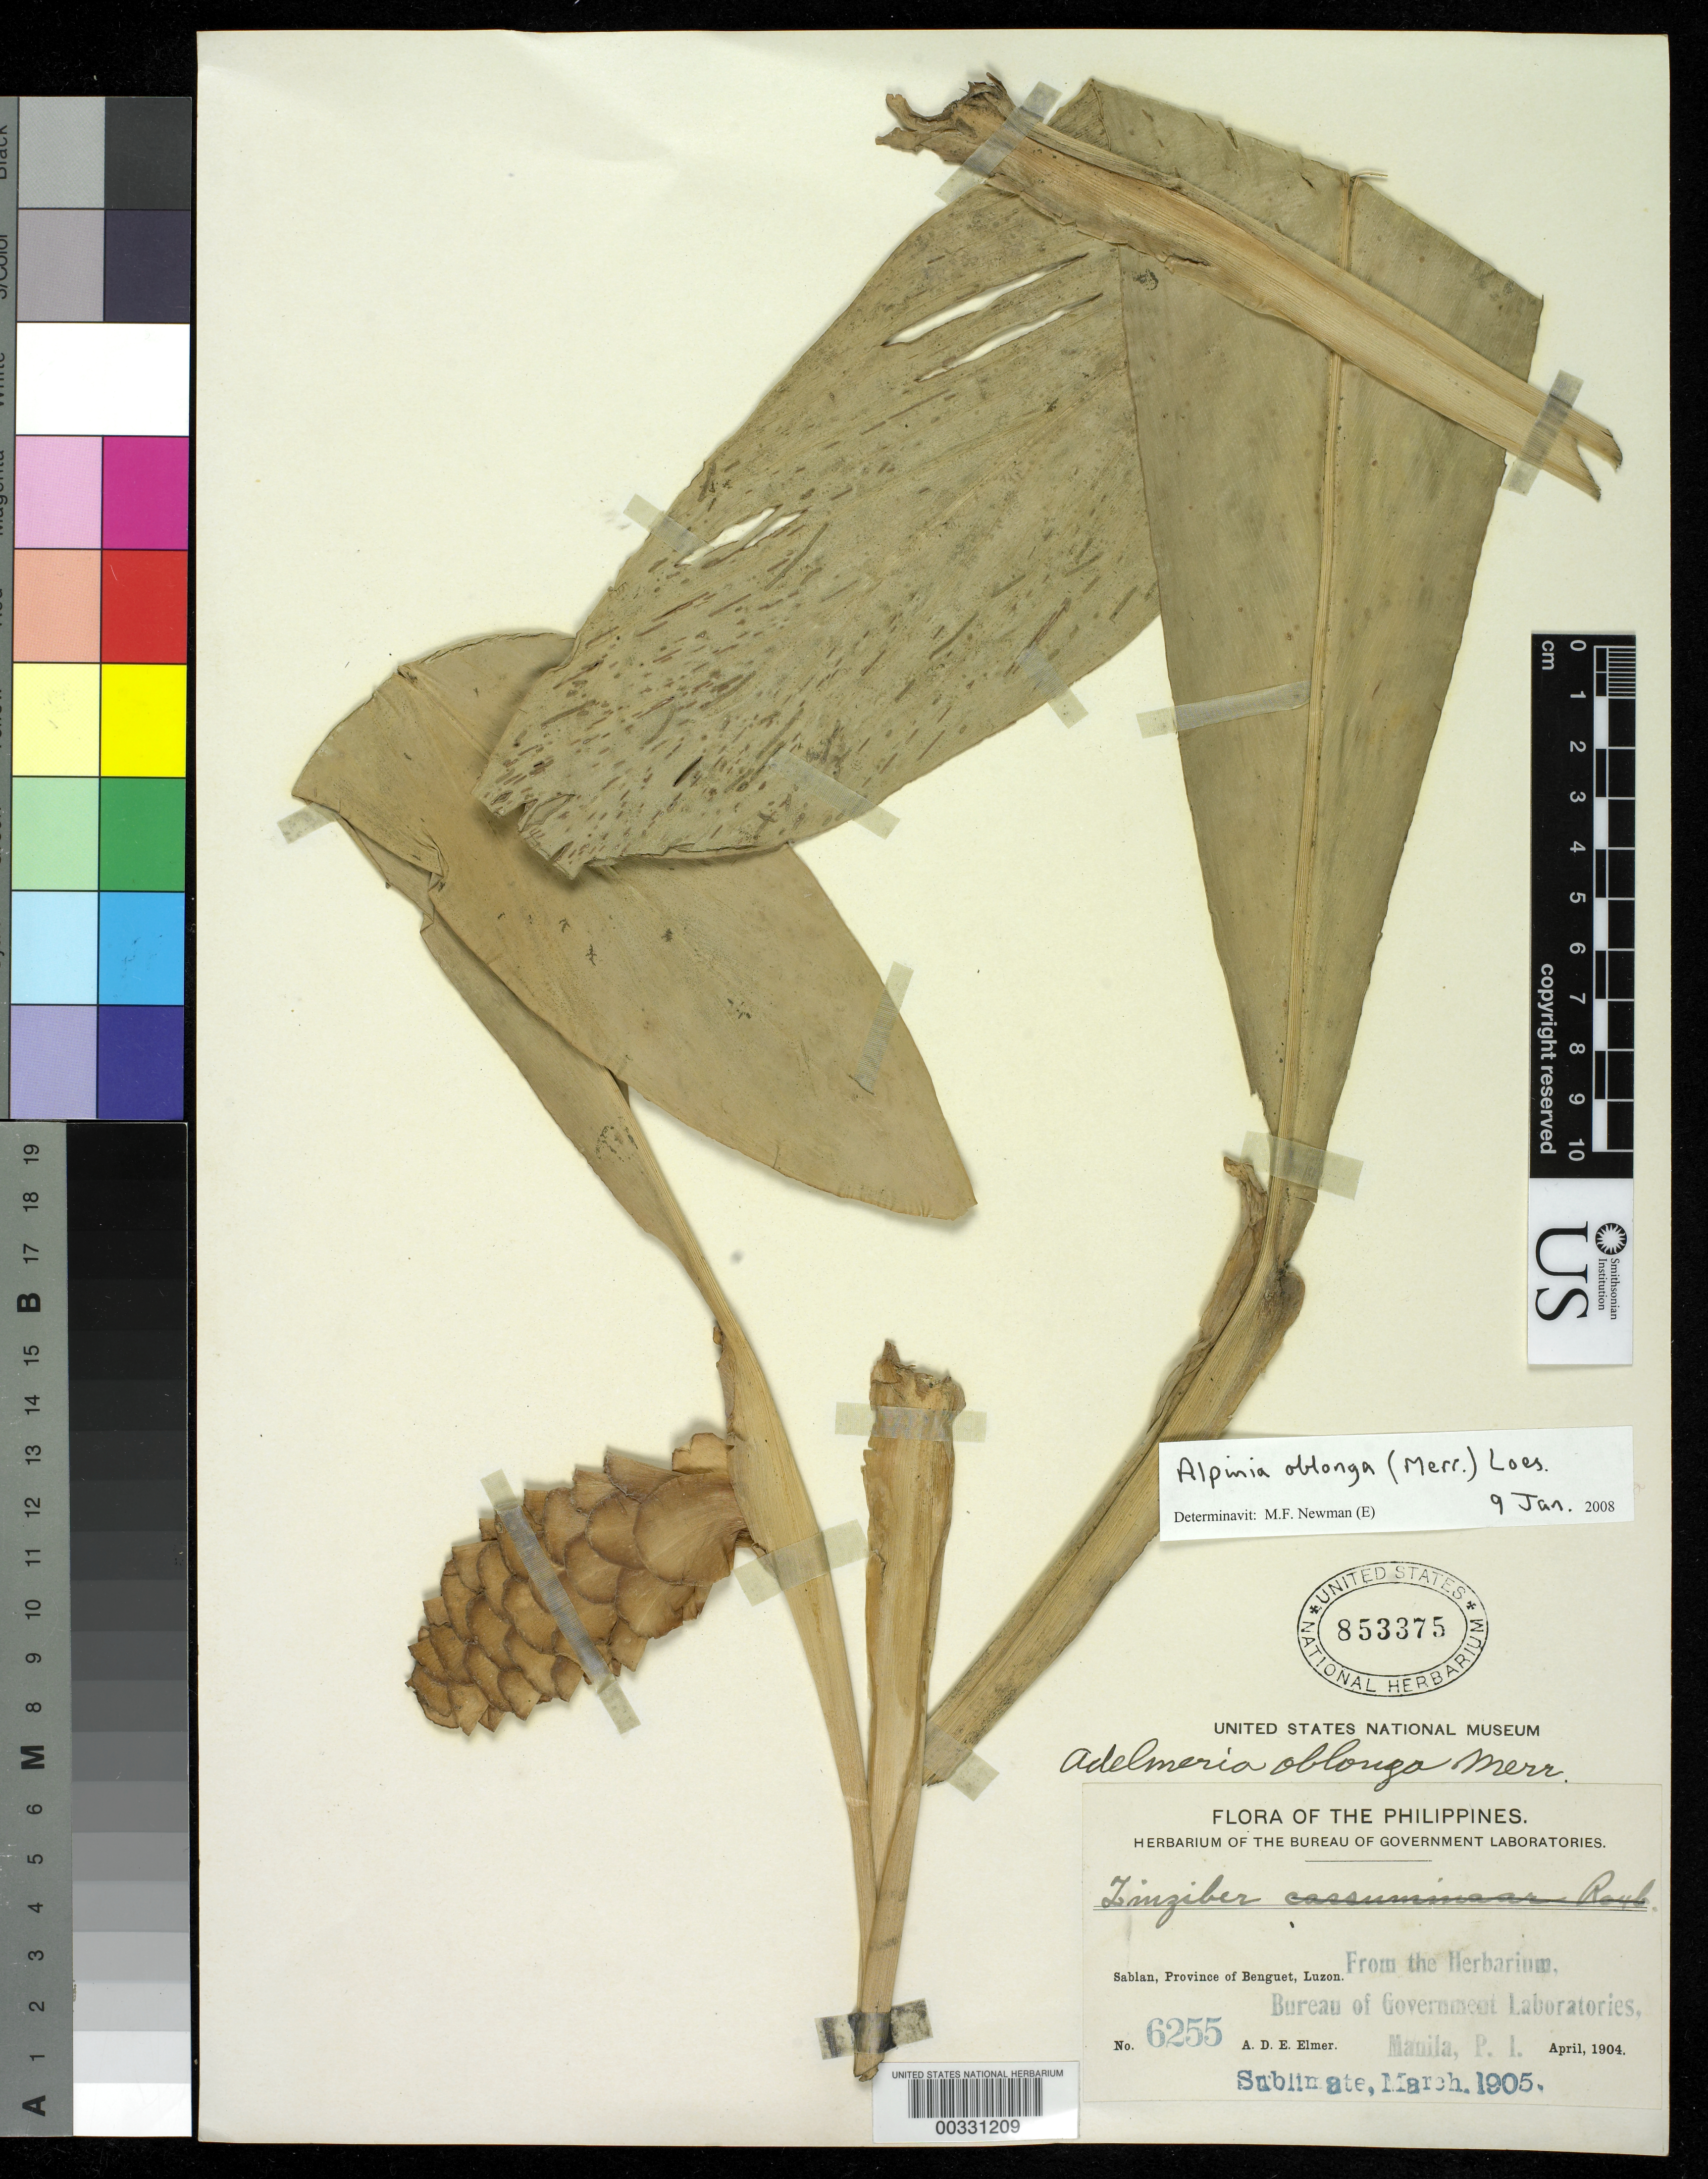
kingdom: Plantae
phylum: Tracheophyta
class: Liliopsida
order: Zingiberales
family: Zingiberaceae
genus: Adelmeria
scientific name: Adelmeria oblonga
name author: Merr.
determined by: Docot, Rudolph Valentino A.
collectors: A. D. E. Elmer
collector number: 6255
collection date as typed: Apr 1904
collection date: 1904-04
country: Philippines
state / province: Cordillera (Administrative Region)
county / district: Benguet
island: Luzon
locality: Sablan, Province of Benguet, Luzon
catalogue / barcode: US 853375